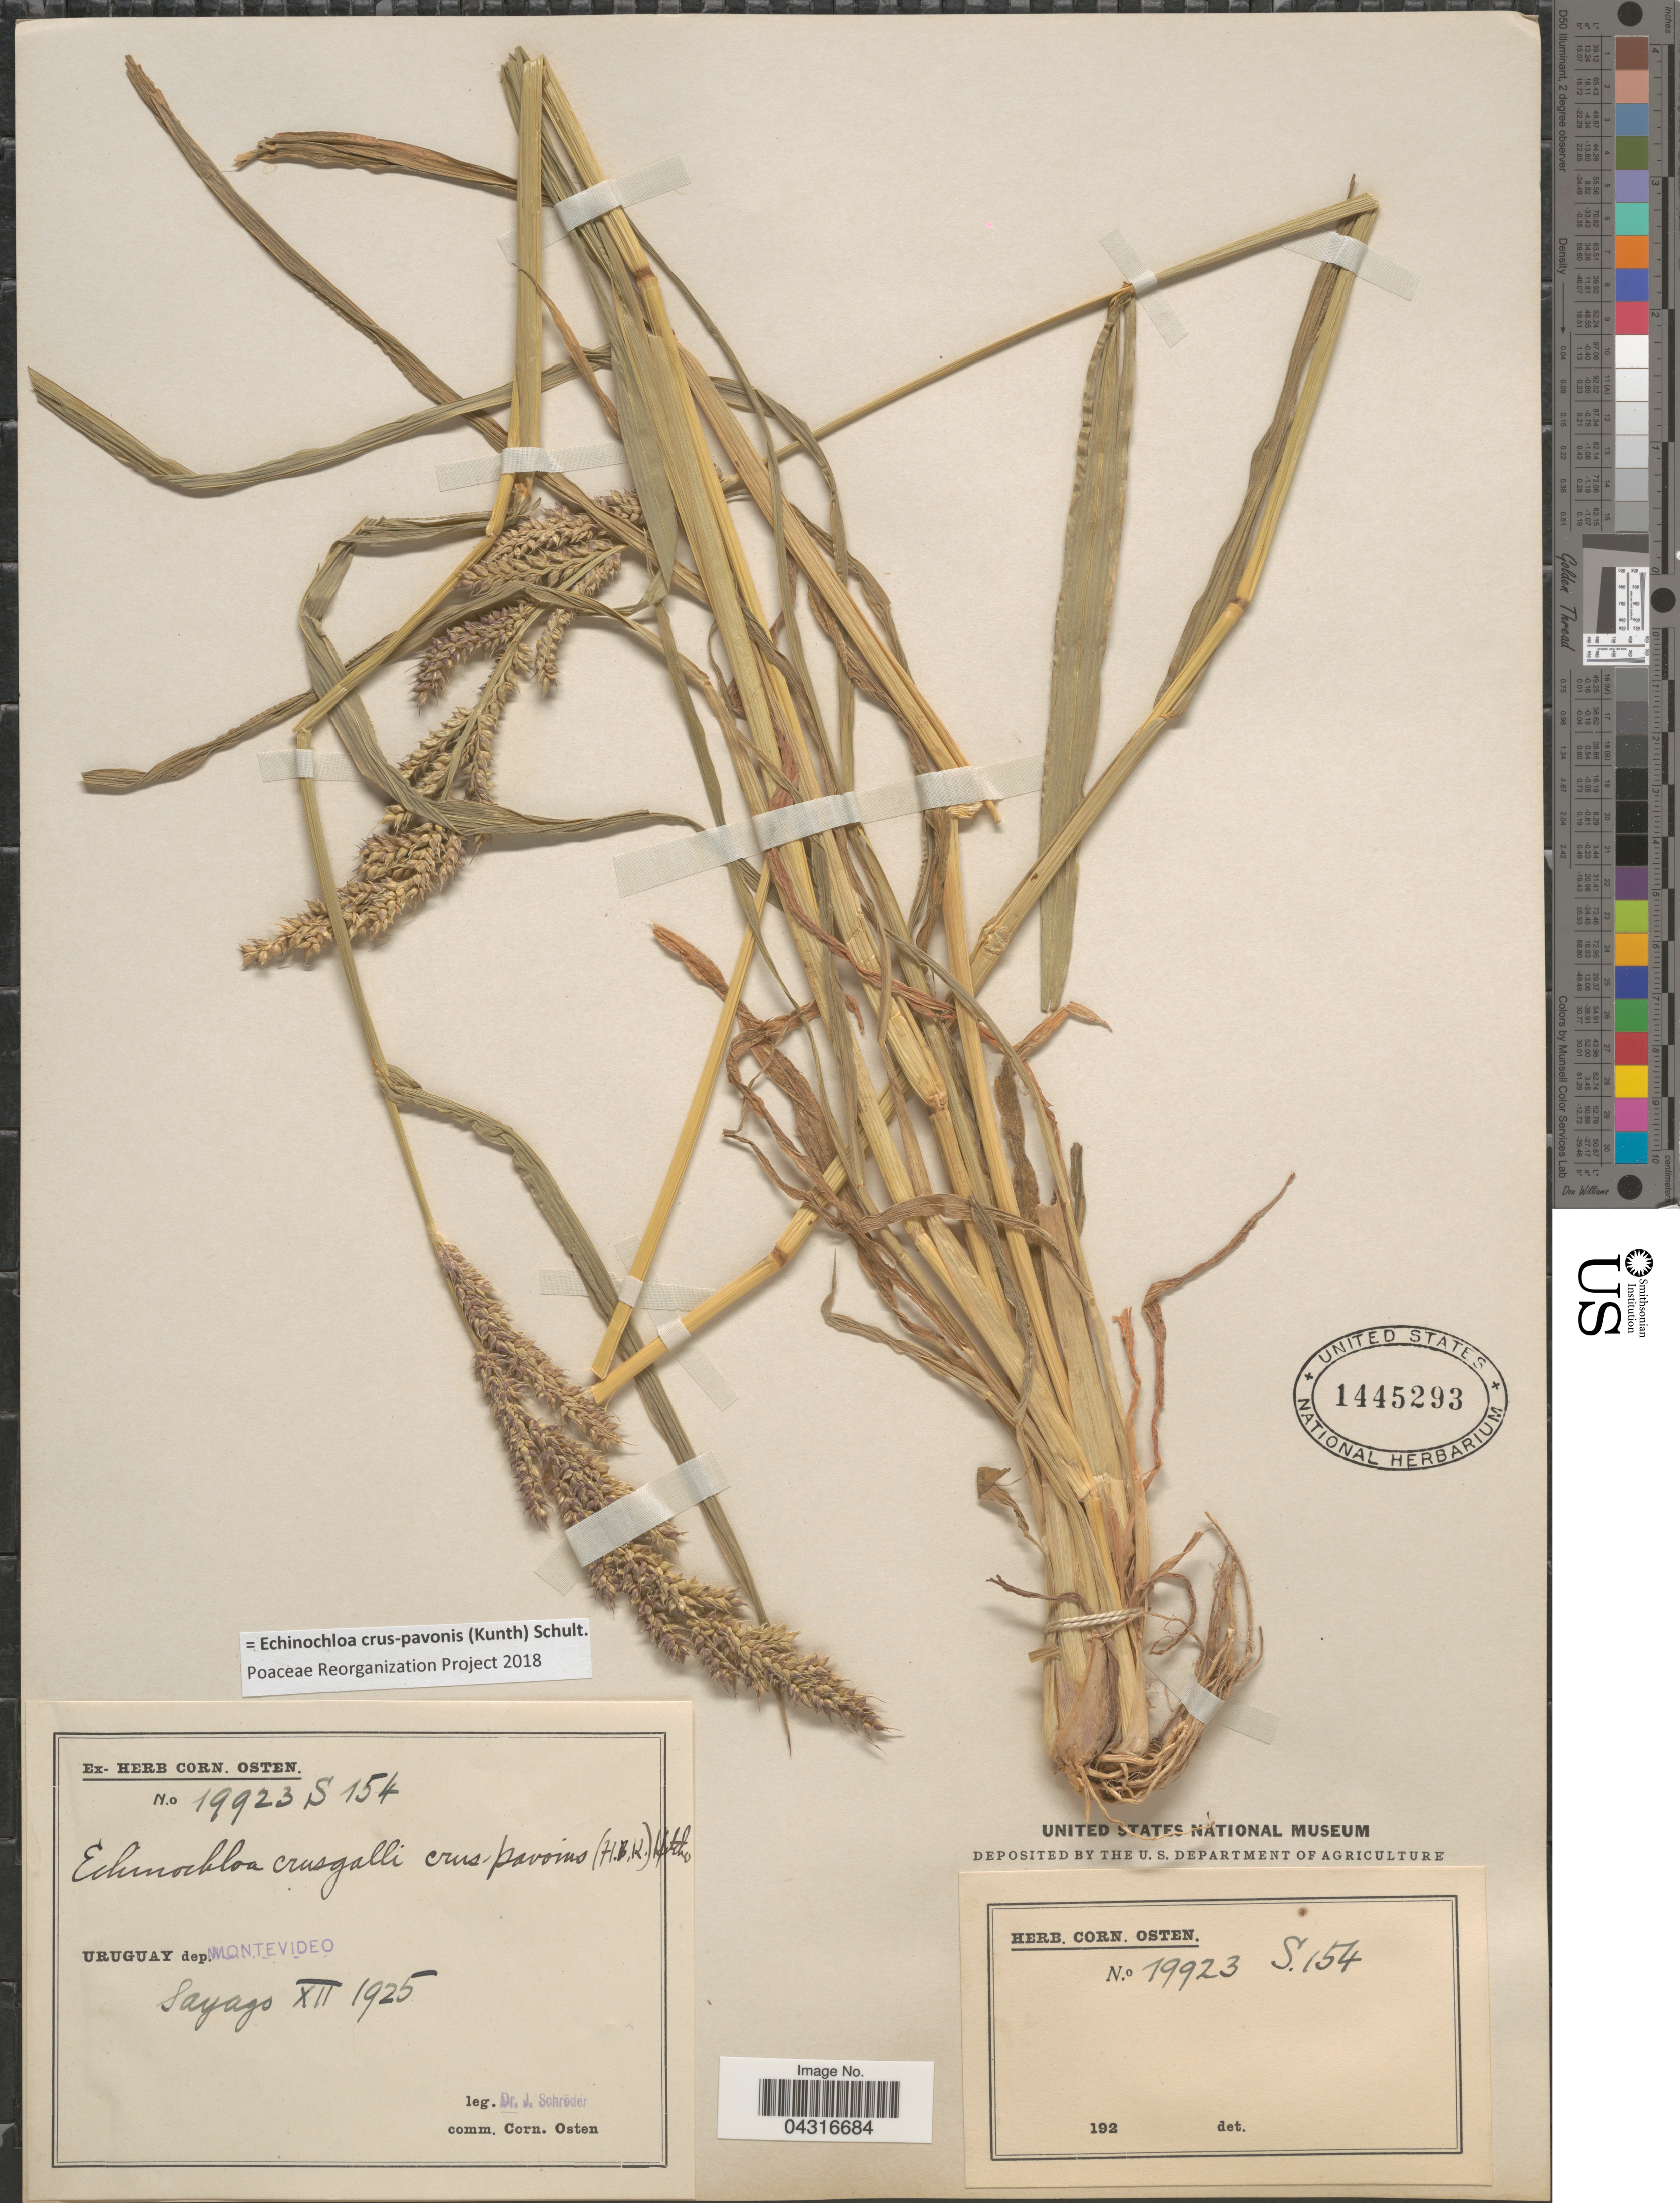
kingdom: Plantae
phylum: Tracheophyta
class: Liliopsida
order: Poales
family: Poaceae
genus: Echinochloa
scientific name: Echinochloa crus-pavonis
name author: (Kunth) Schult.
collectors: J. Schröder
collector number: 19923S154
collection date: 1925-12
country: Uruguay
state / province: Montevideo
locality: Dep. Montevideo. Sayago.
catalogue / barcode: US 1445293